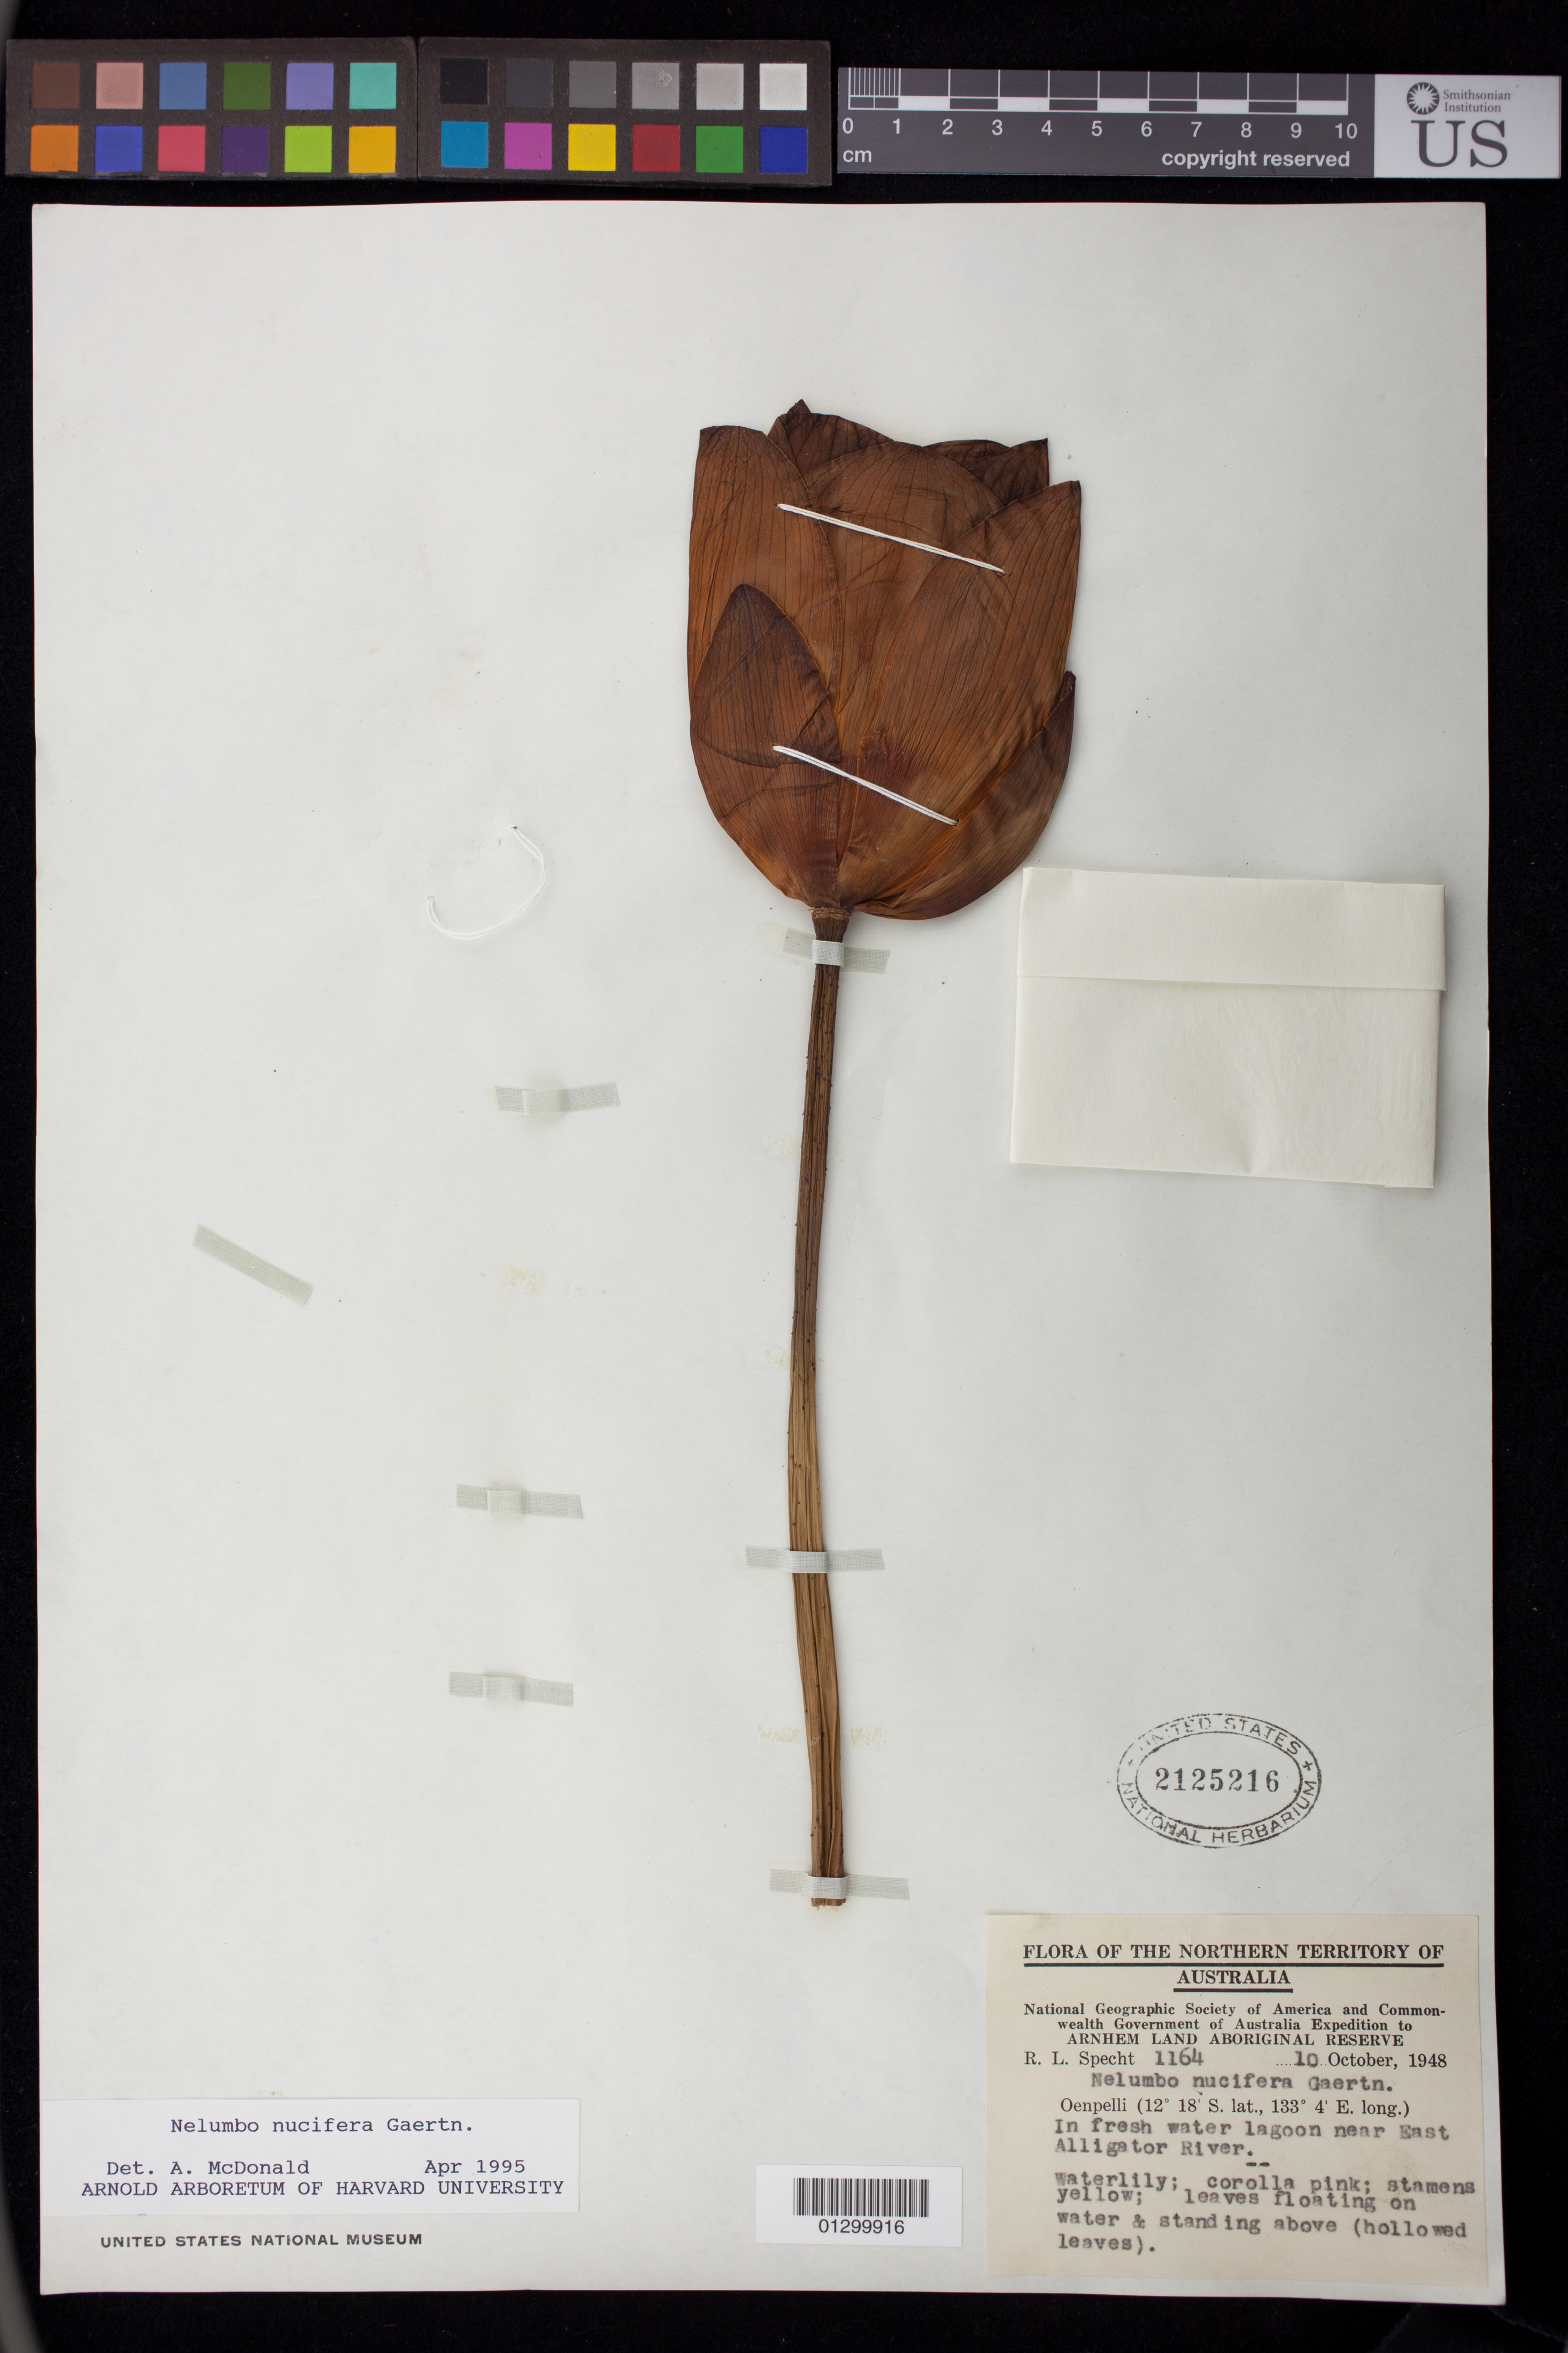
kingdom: Plantae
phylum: Tracheophyta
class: Magnoliopsida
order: Proteales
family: Nelumbonaceae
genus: Nelumbo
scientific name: Nelumbo nucifera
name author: Gaertn.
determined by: McDonald, A.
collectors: R. L. Specht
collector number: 1164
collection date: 1948-10-10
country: Australia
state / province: Northern Territory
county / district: West Arnhem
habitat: In fresh water lagoon near East Alligator River.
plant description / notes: Waterlily; corolla pink; stamens yellow; leaves floating on water and standing above (hollowed leaves).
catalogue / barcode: US 2125216